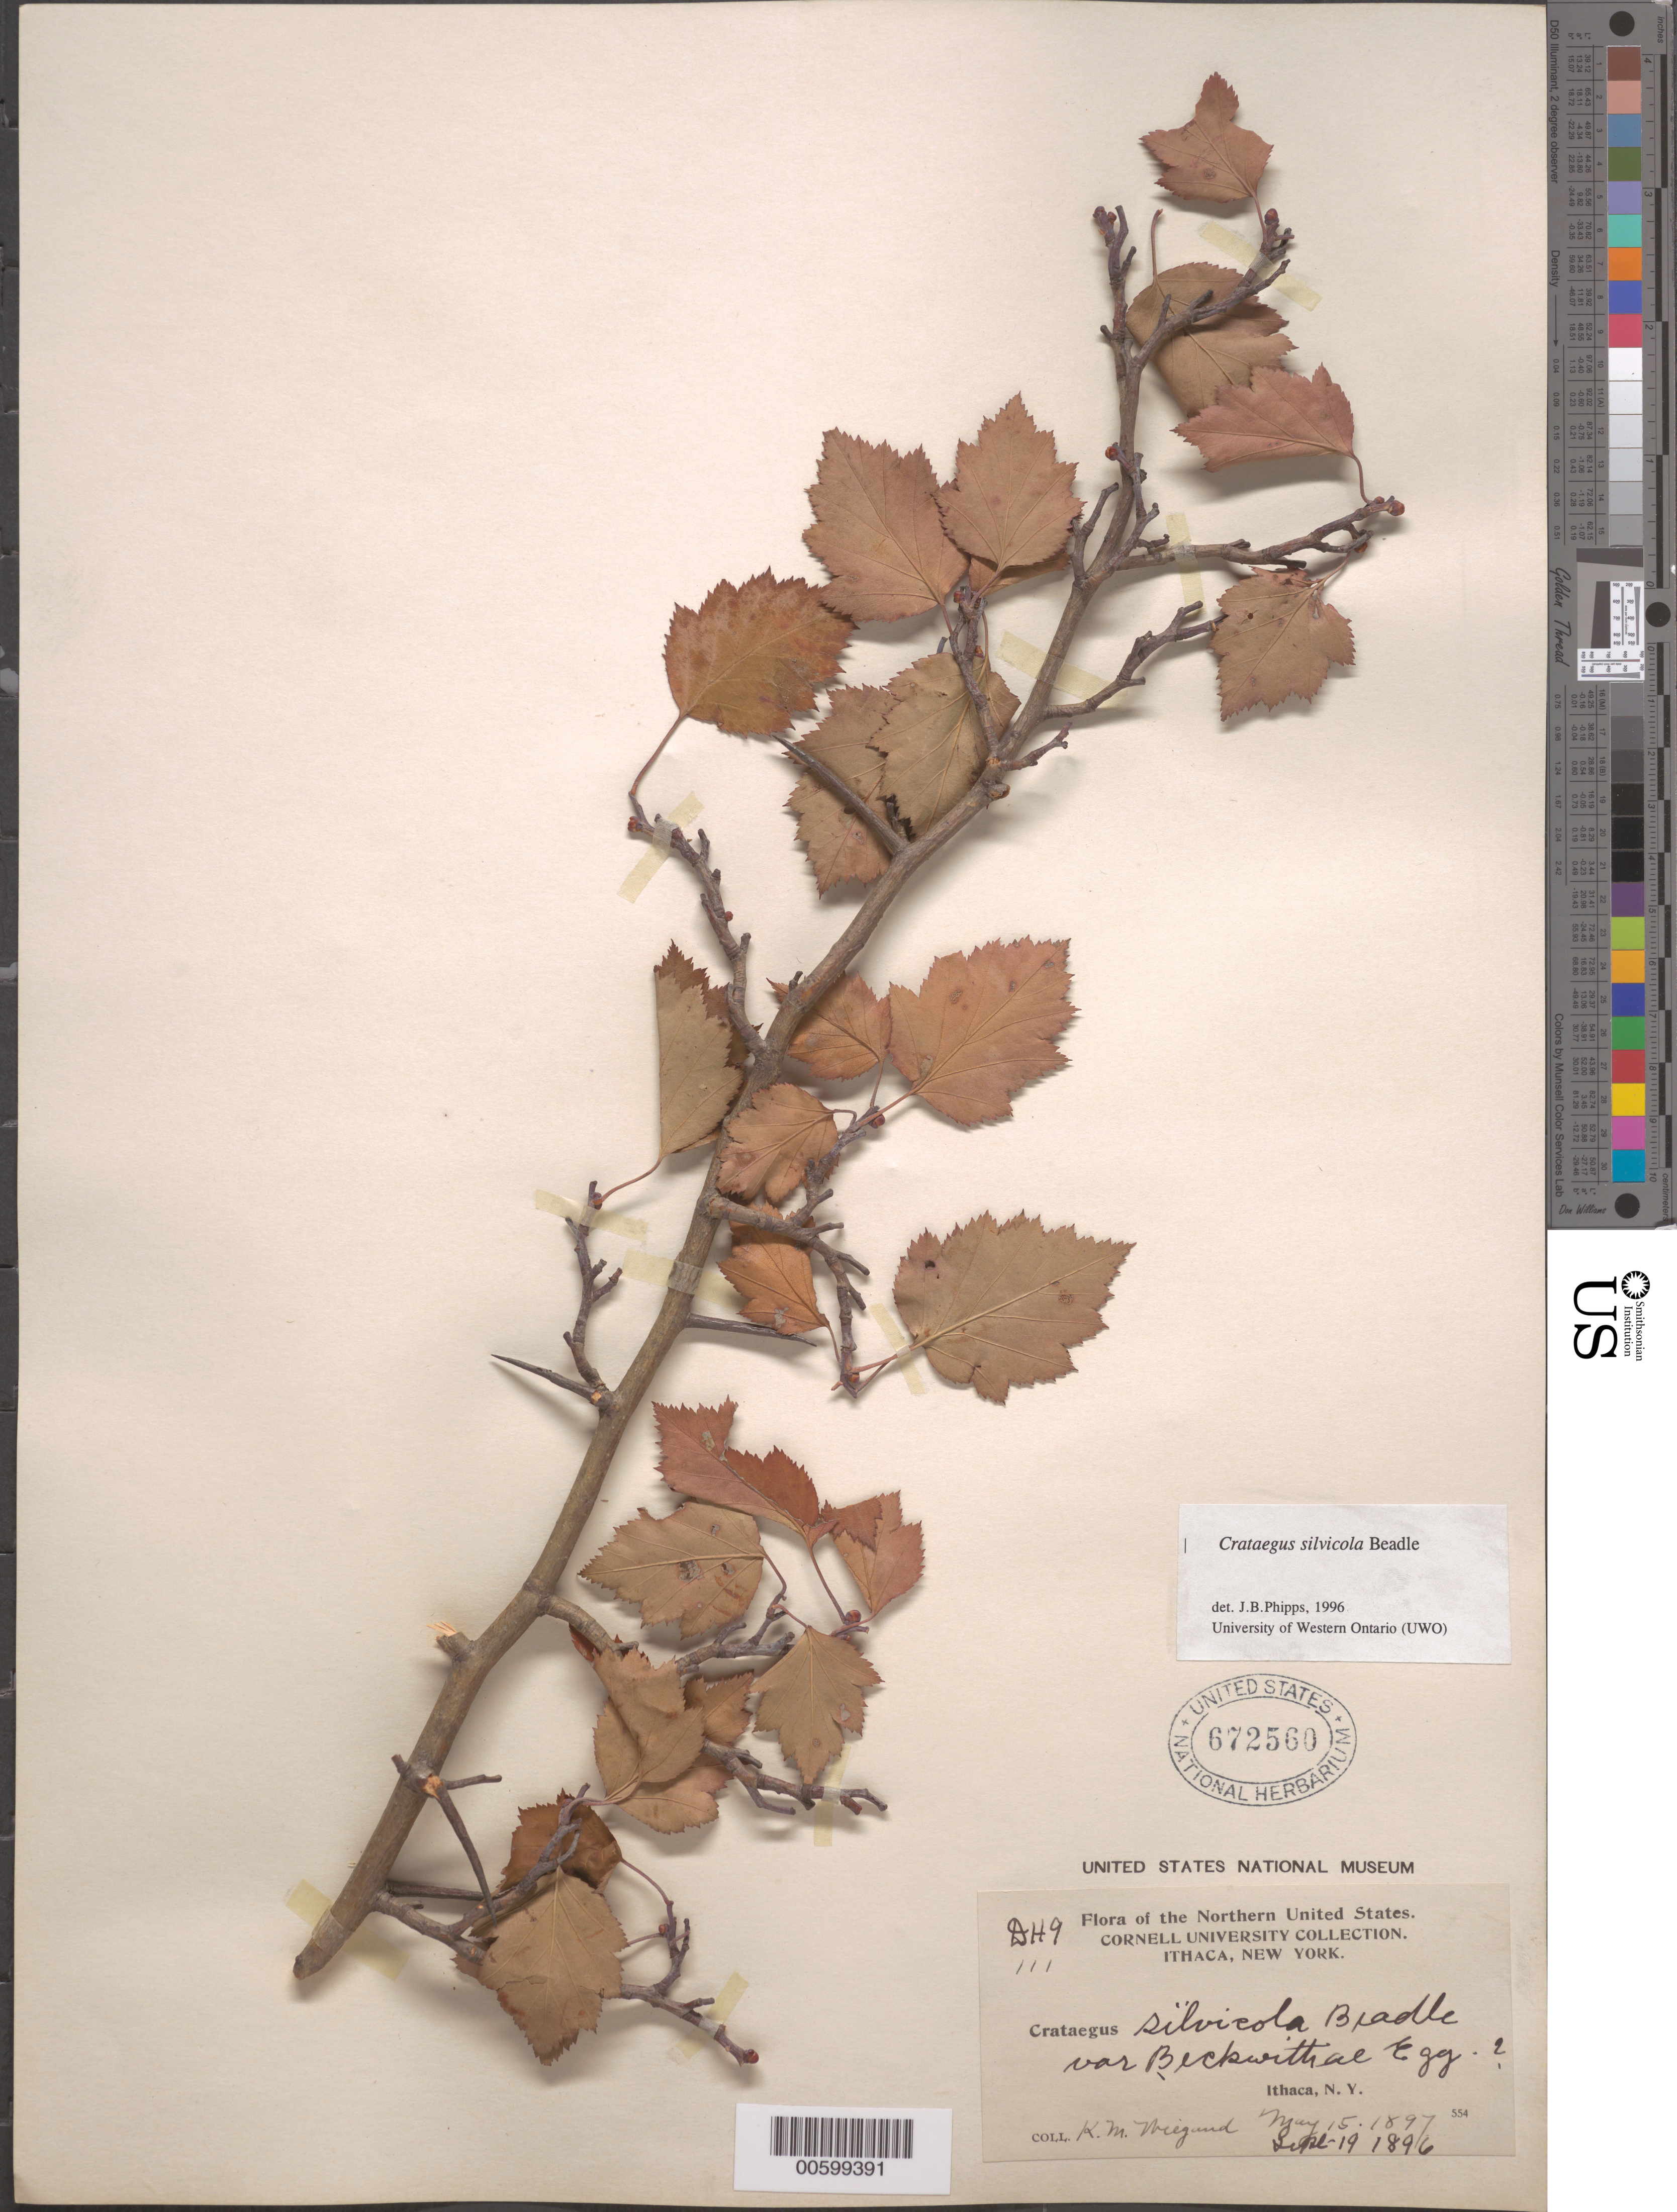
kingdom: Plantae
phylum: Tracheophyta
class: Magnoliopsida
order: Rosales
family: Rosaceae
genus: Crataegus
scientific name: Crataegus iracunda var. silvicola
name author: E.J. Palmer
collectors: K. M. Wiegand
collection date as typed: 19 Sep 1896 and 15 May 1897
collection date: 1896-09-19,1897-05-15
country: United States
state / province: New York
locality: Ithaca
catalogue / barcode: US 672560